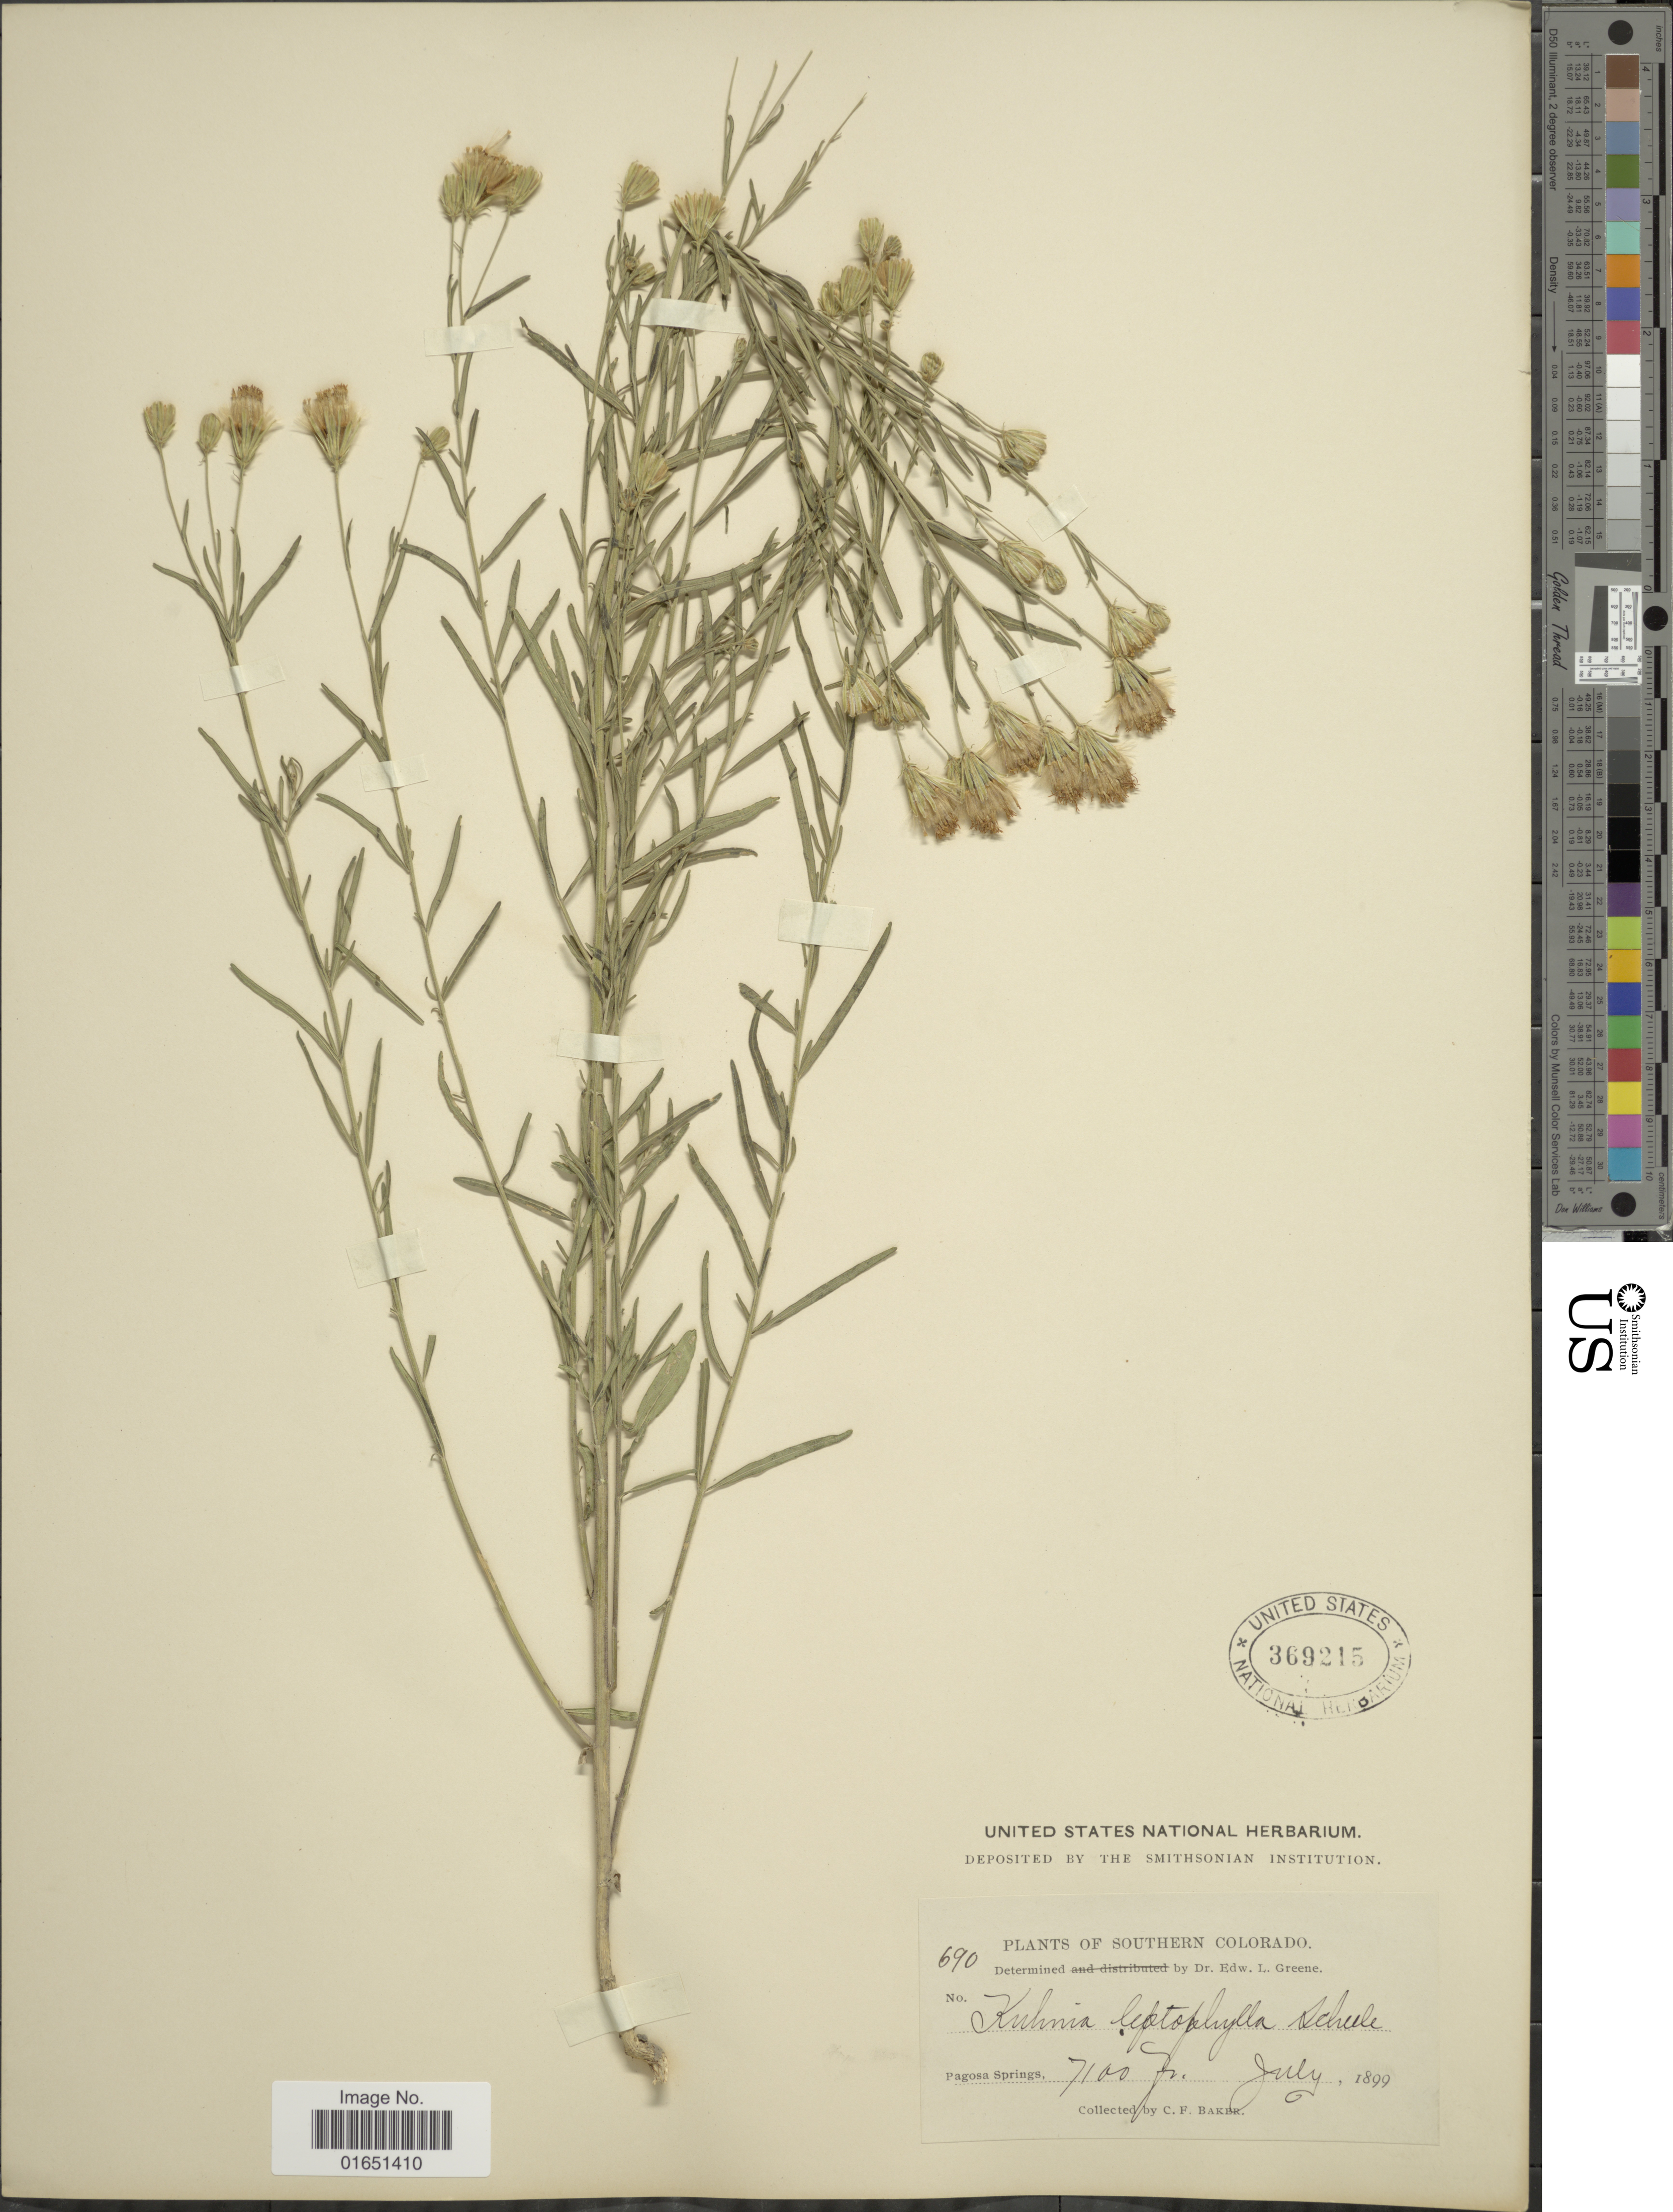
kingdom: Plantae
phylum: Tracheophyta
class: Magnoliopsida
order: Asterales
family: Asteraceae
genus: Brickellia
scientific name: Brickellia rosmarinifolia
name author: (Vent.) W.A. Weber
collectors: C. F. Baker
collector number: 690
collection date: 1899-07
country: United States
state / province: Colorado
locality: Southern Colorado, Pagosa Springs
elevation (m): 2164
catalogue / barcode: US 369215